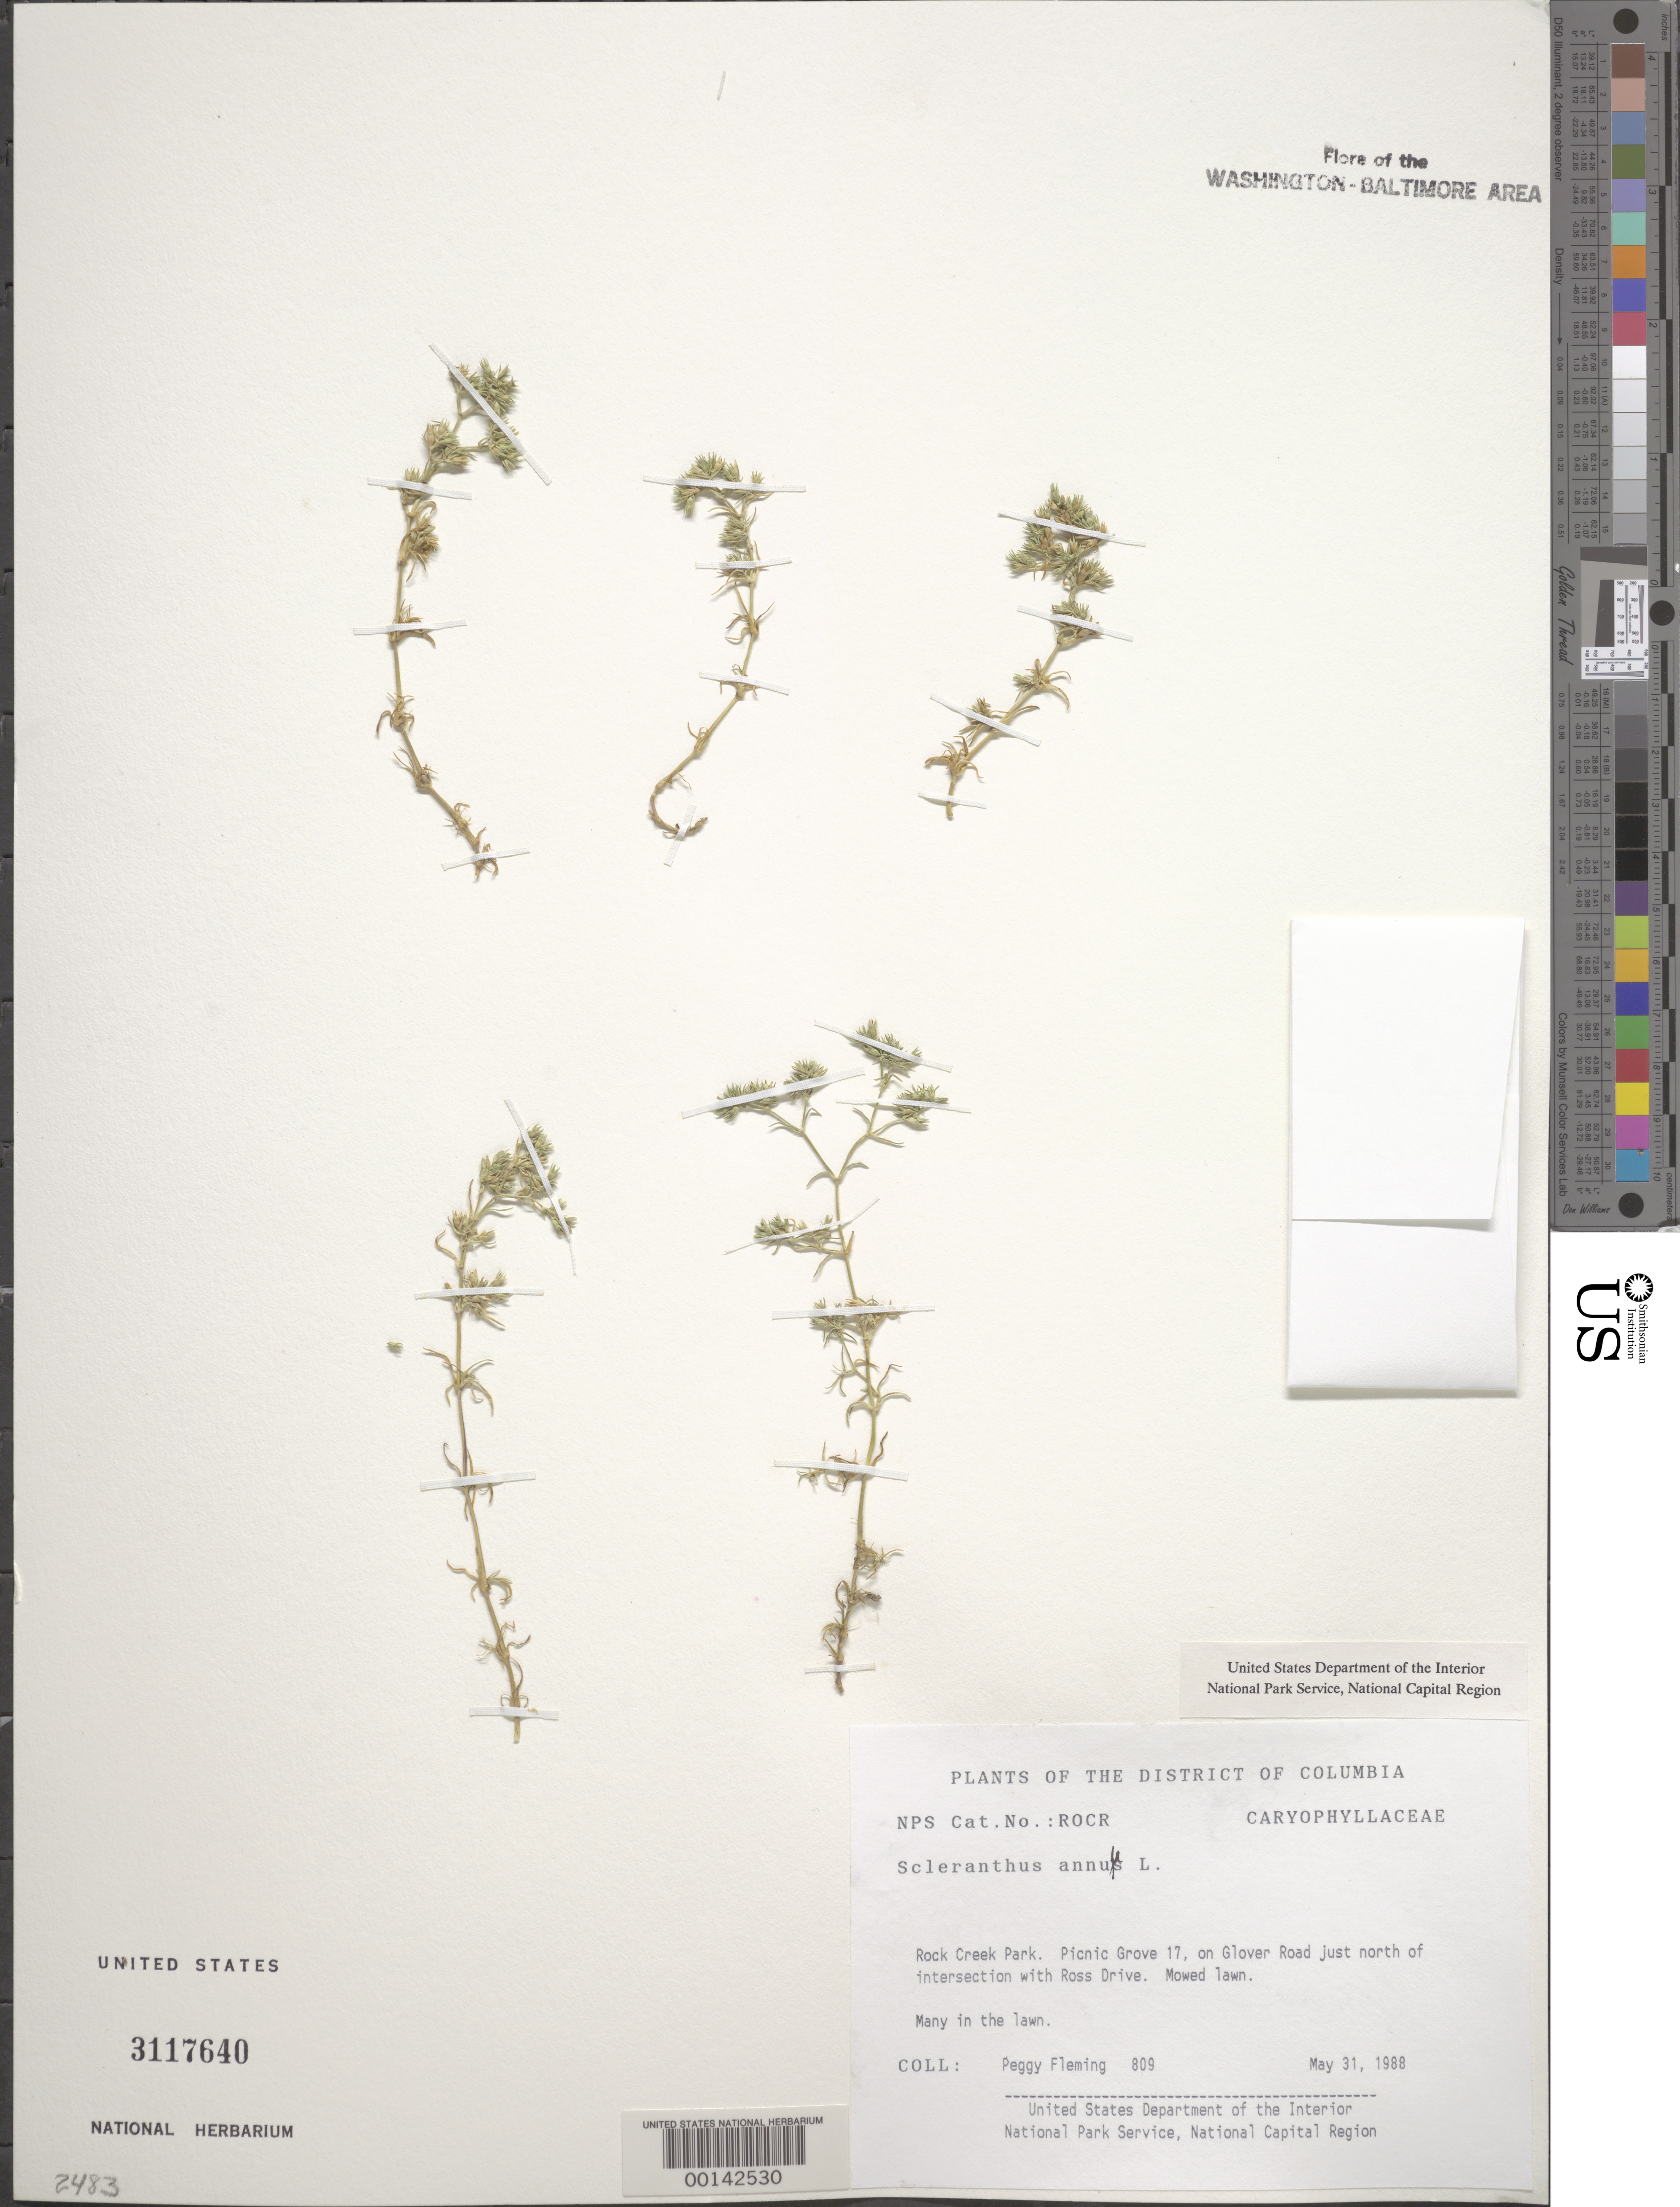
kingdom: Plantae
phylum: Tracheophyta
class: Magnoliopsida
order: Caryophyllales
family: Caryophyllaceae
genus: Scleranthus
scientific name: Scleranthus annuus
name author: L.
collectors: P. Fleming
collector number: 809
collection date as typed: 31 May 1988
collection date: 1988-05-31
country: United States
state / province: District of Columbia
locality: Rock Creek Park. Picnic Grove 17, on Glover Road just north of intersection with Ross Drive. Rock Creek Park & vicinity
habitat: Mowed lawn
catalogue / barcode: US 3117640